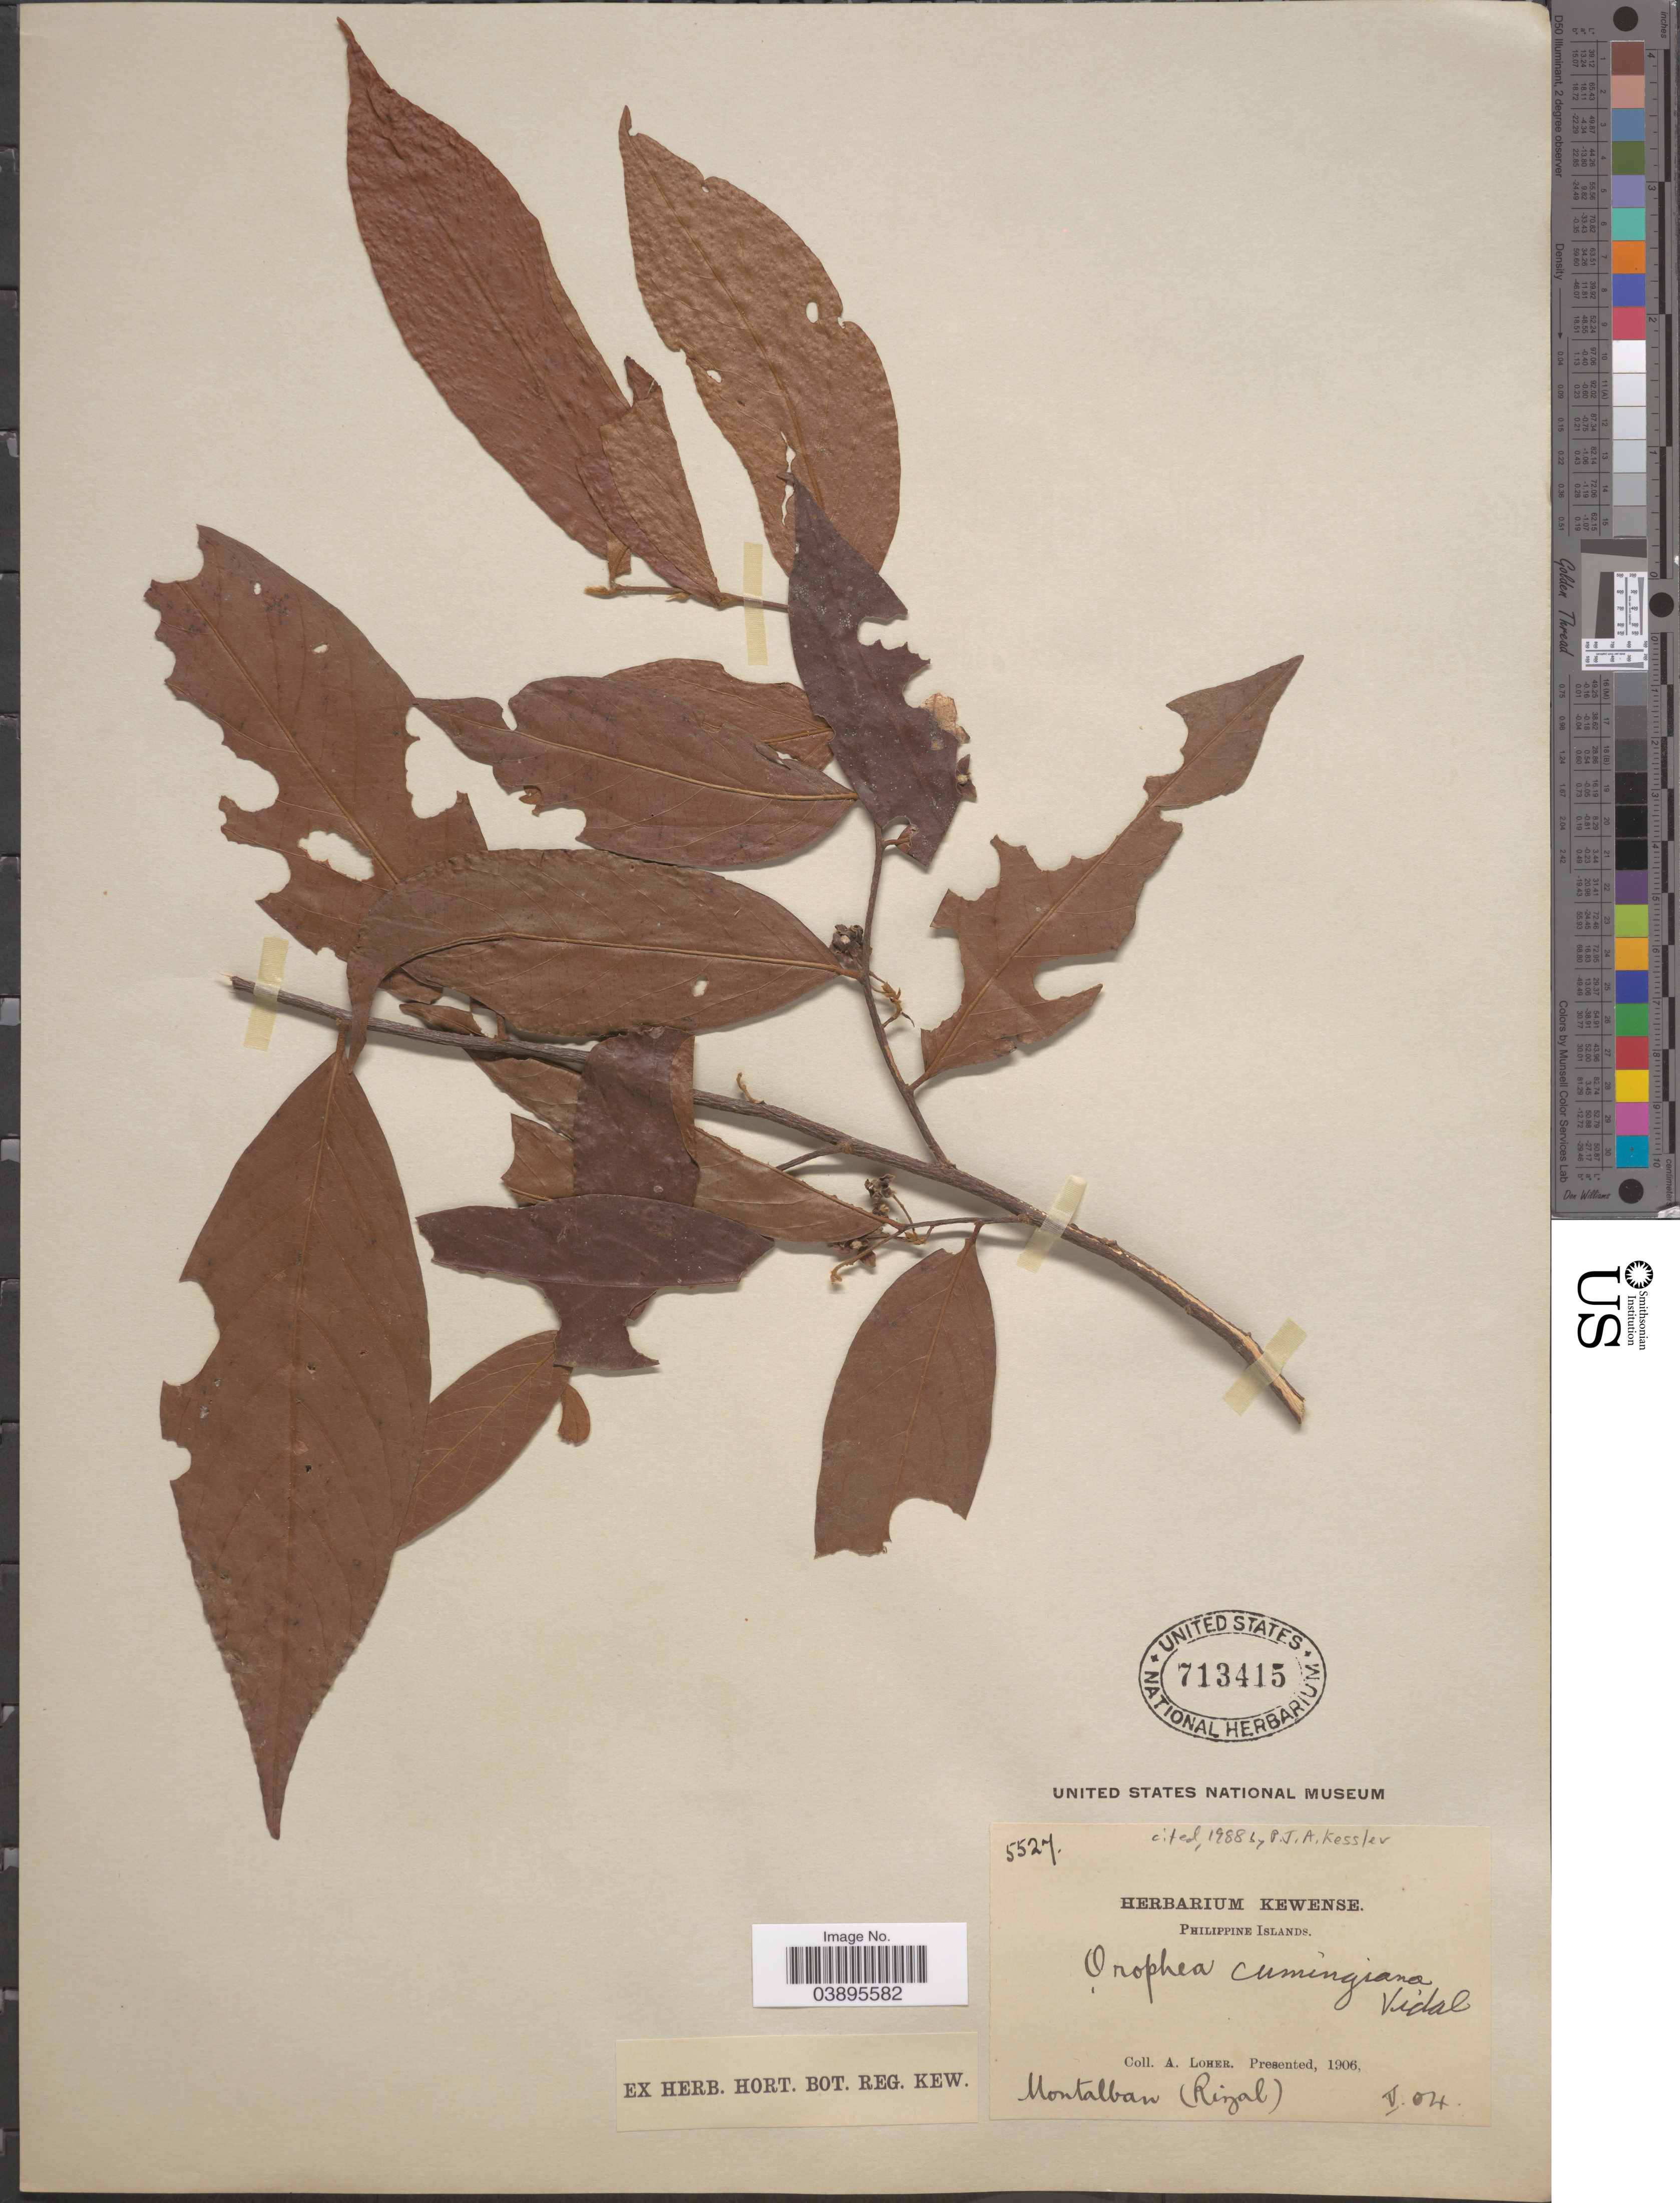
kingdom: Plantae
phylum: Tracheophyta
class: Magnoliopsida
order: Magnoliales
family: Annonaceae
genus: Orophea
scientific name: Orophea cumingiana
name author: S. Vidal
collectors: A. Loher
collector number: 5527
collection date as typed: Transcribed d/m/y: /5/4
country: Philippines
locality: Montalban (Rizal).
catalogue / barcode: US 713415